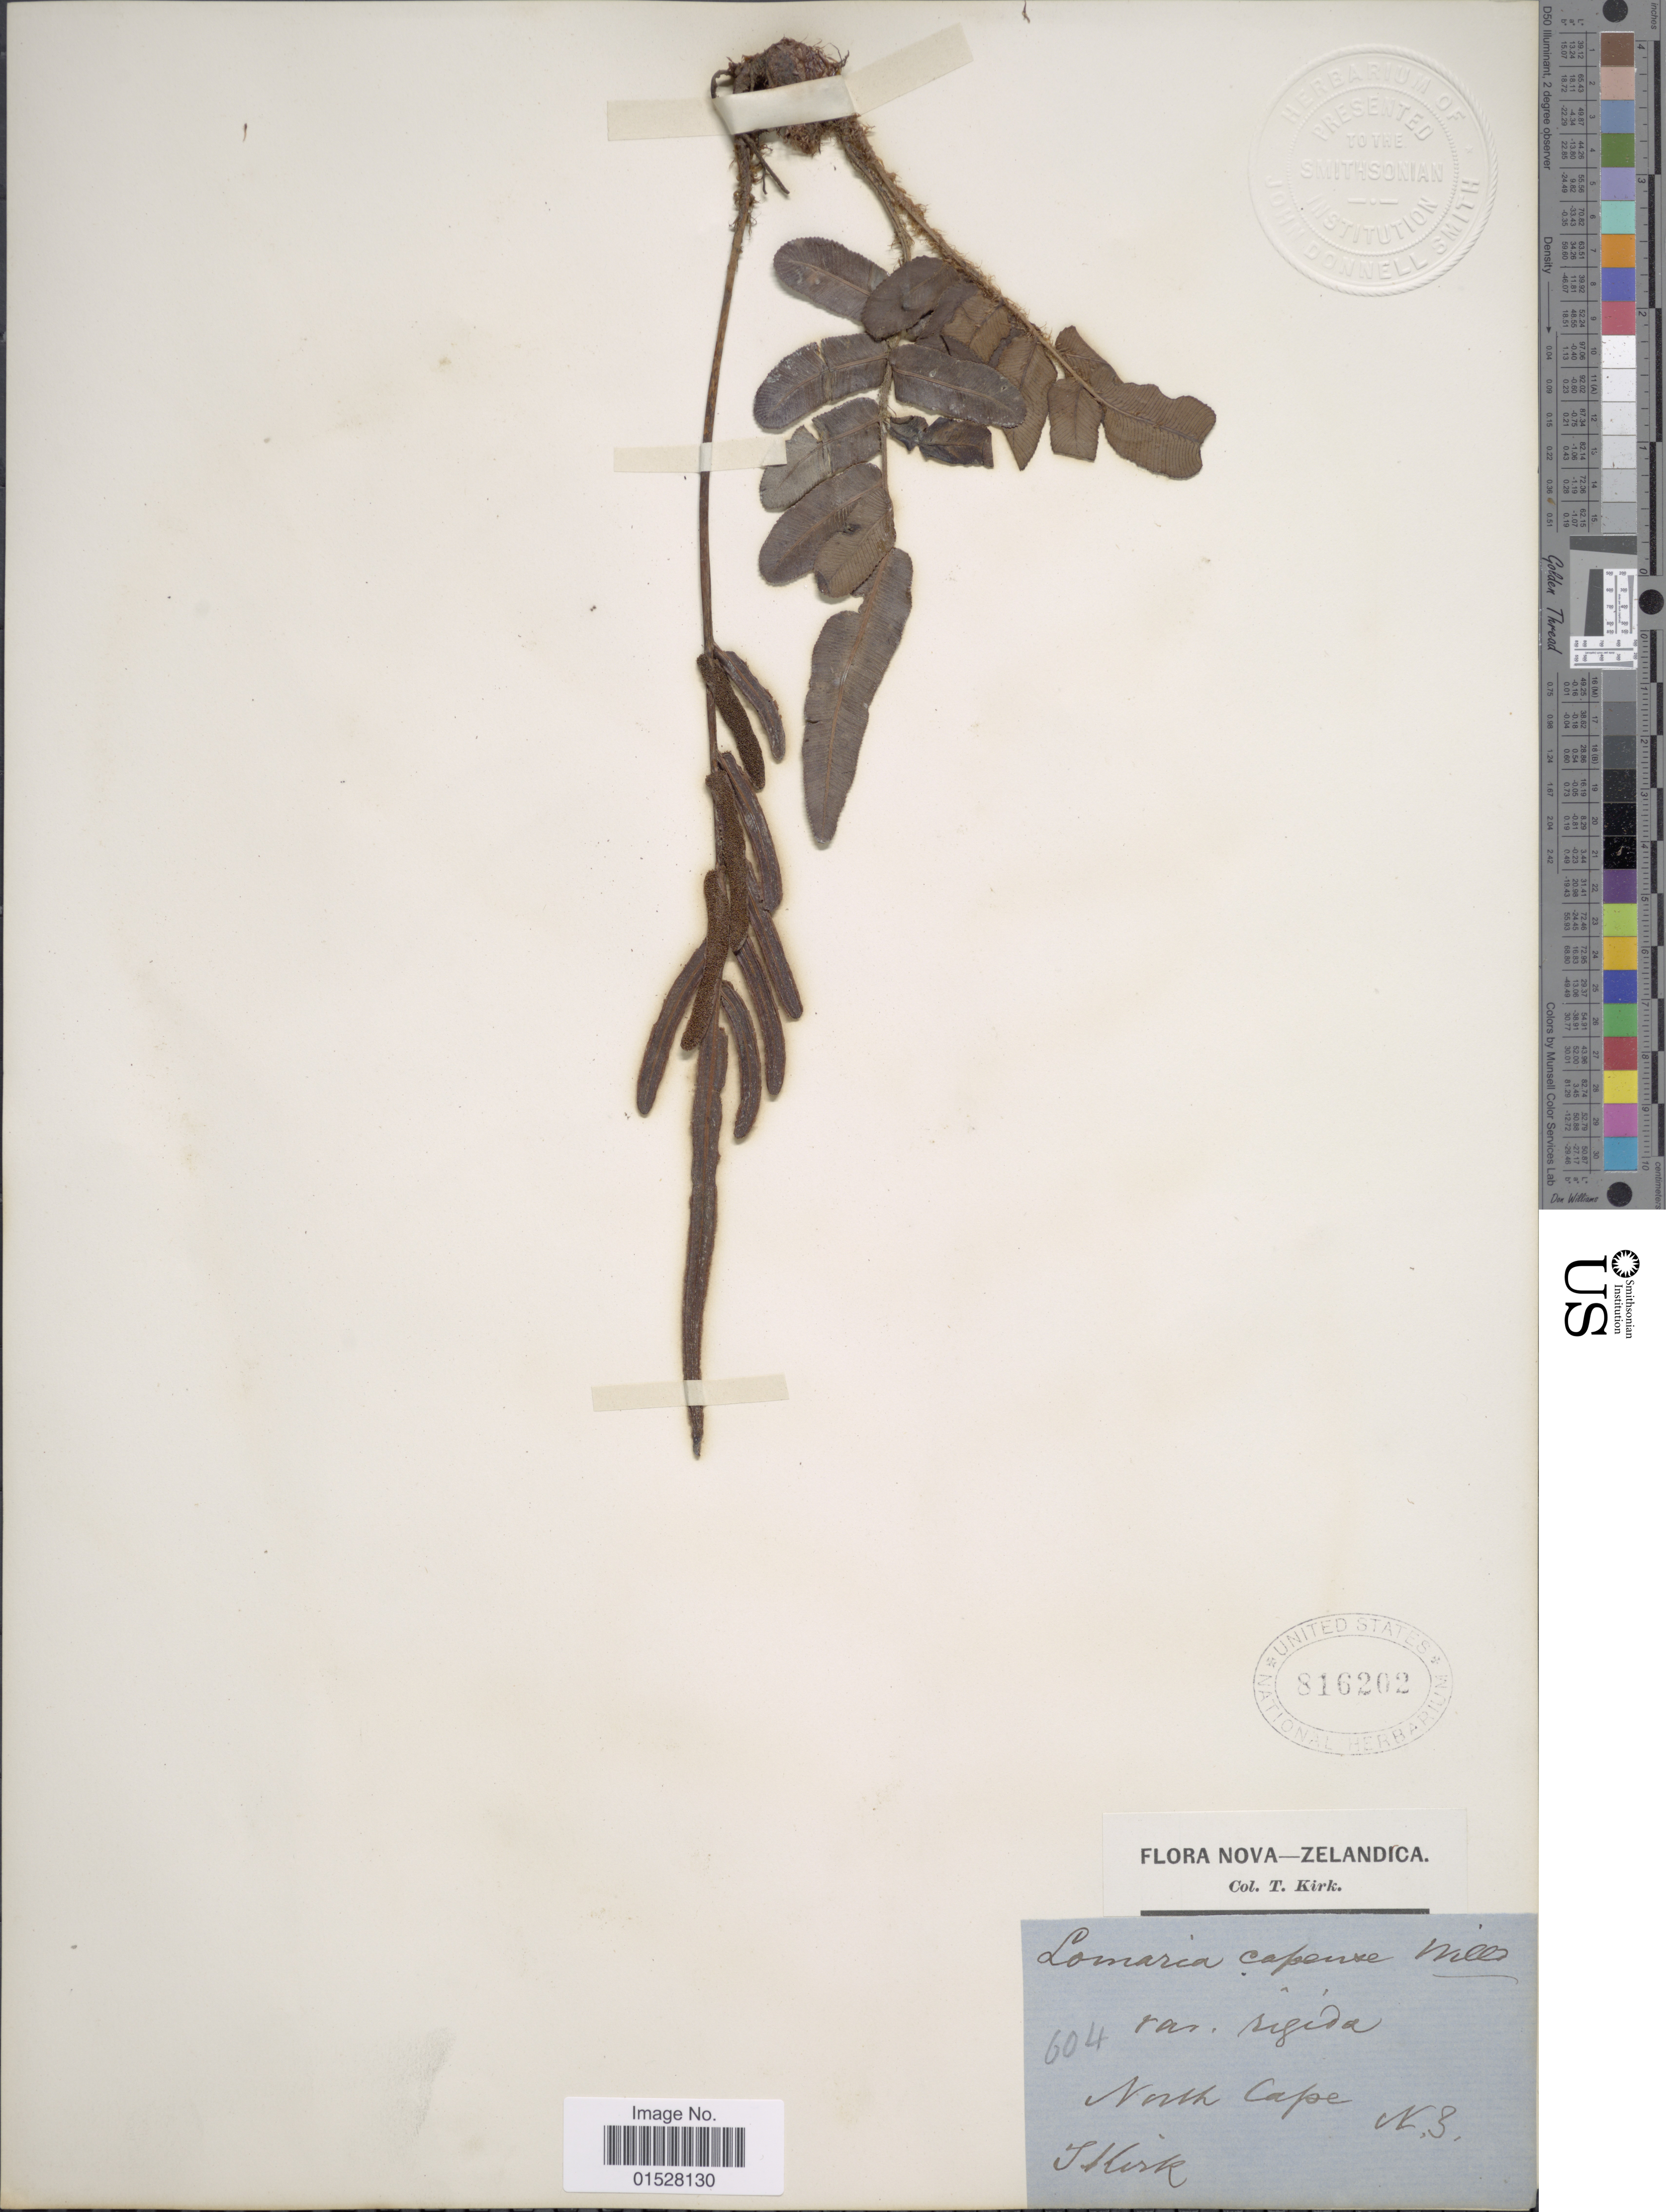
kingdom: Plantae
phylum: Tracheophyta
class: Polypodiopsida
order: Polypodiales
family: Blechnaceae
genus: Blechnum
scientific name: Blechnum procerum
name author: (F. Först.) Sw.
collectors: T. Kirk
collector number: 604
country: New Zealand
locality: North Cape.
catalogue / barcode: US 816202